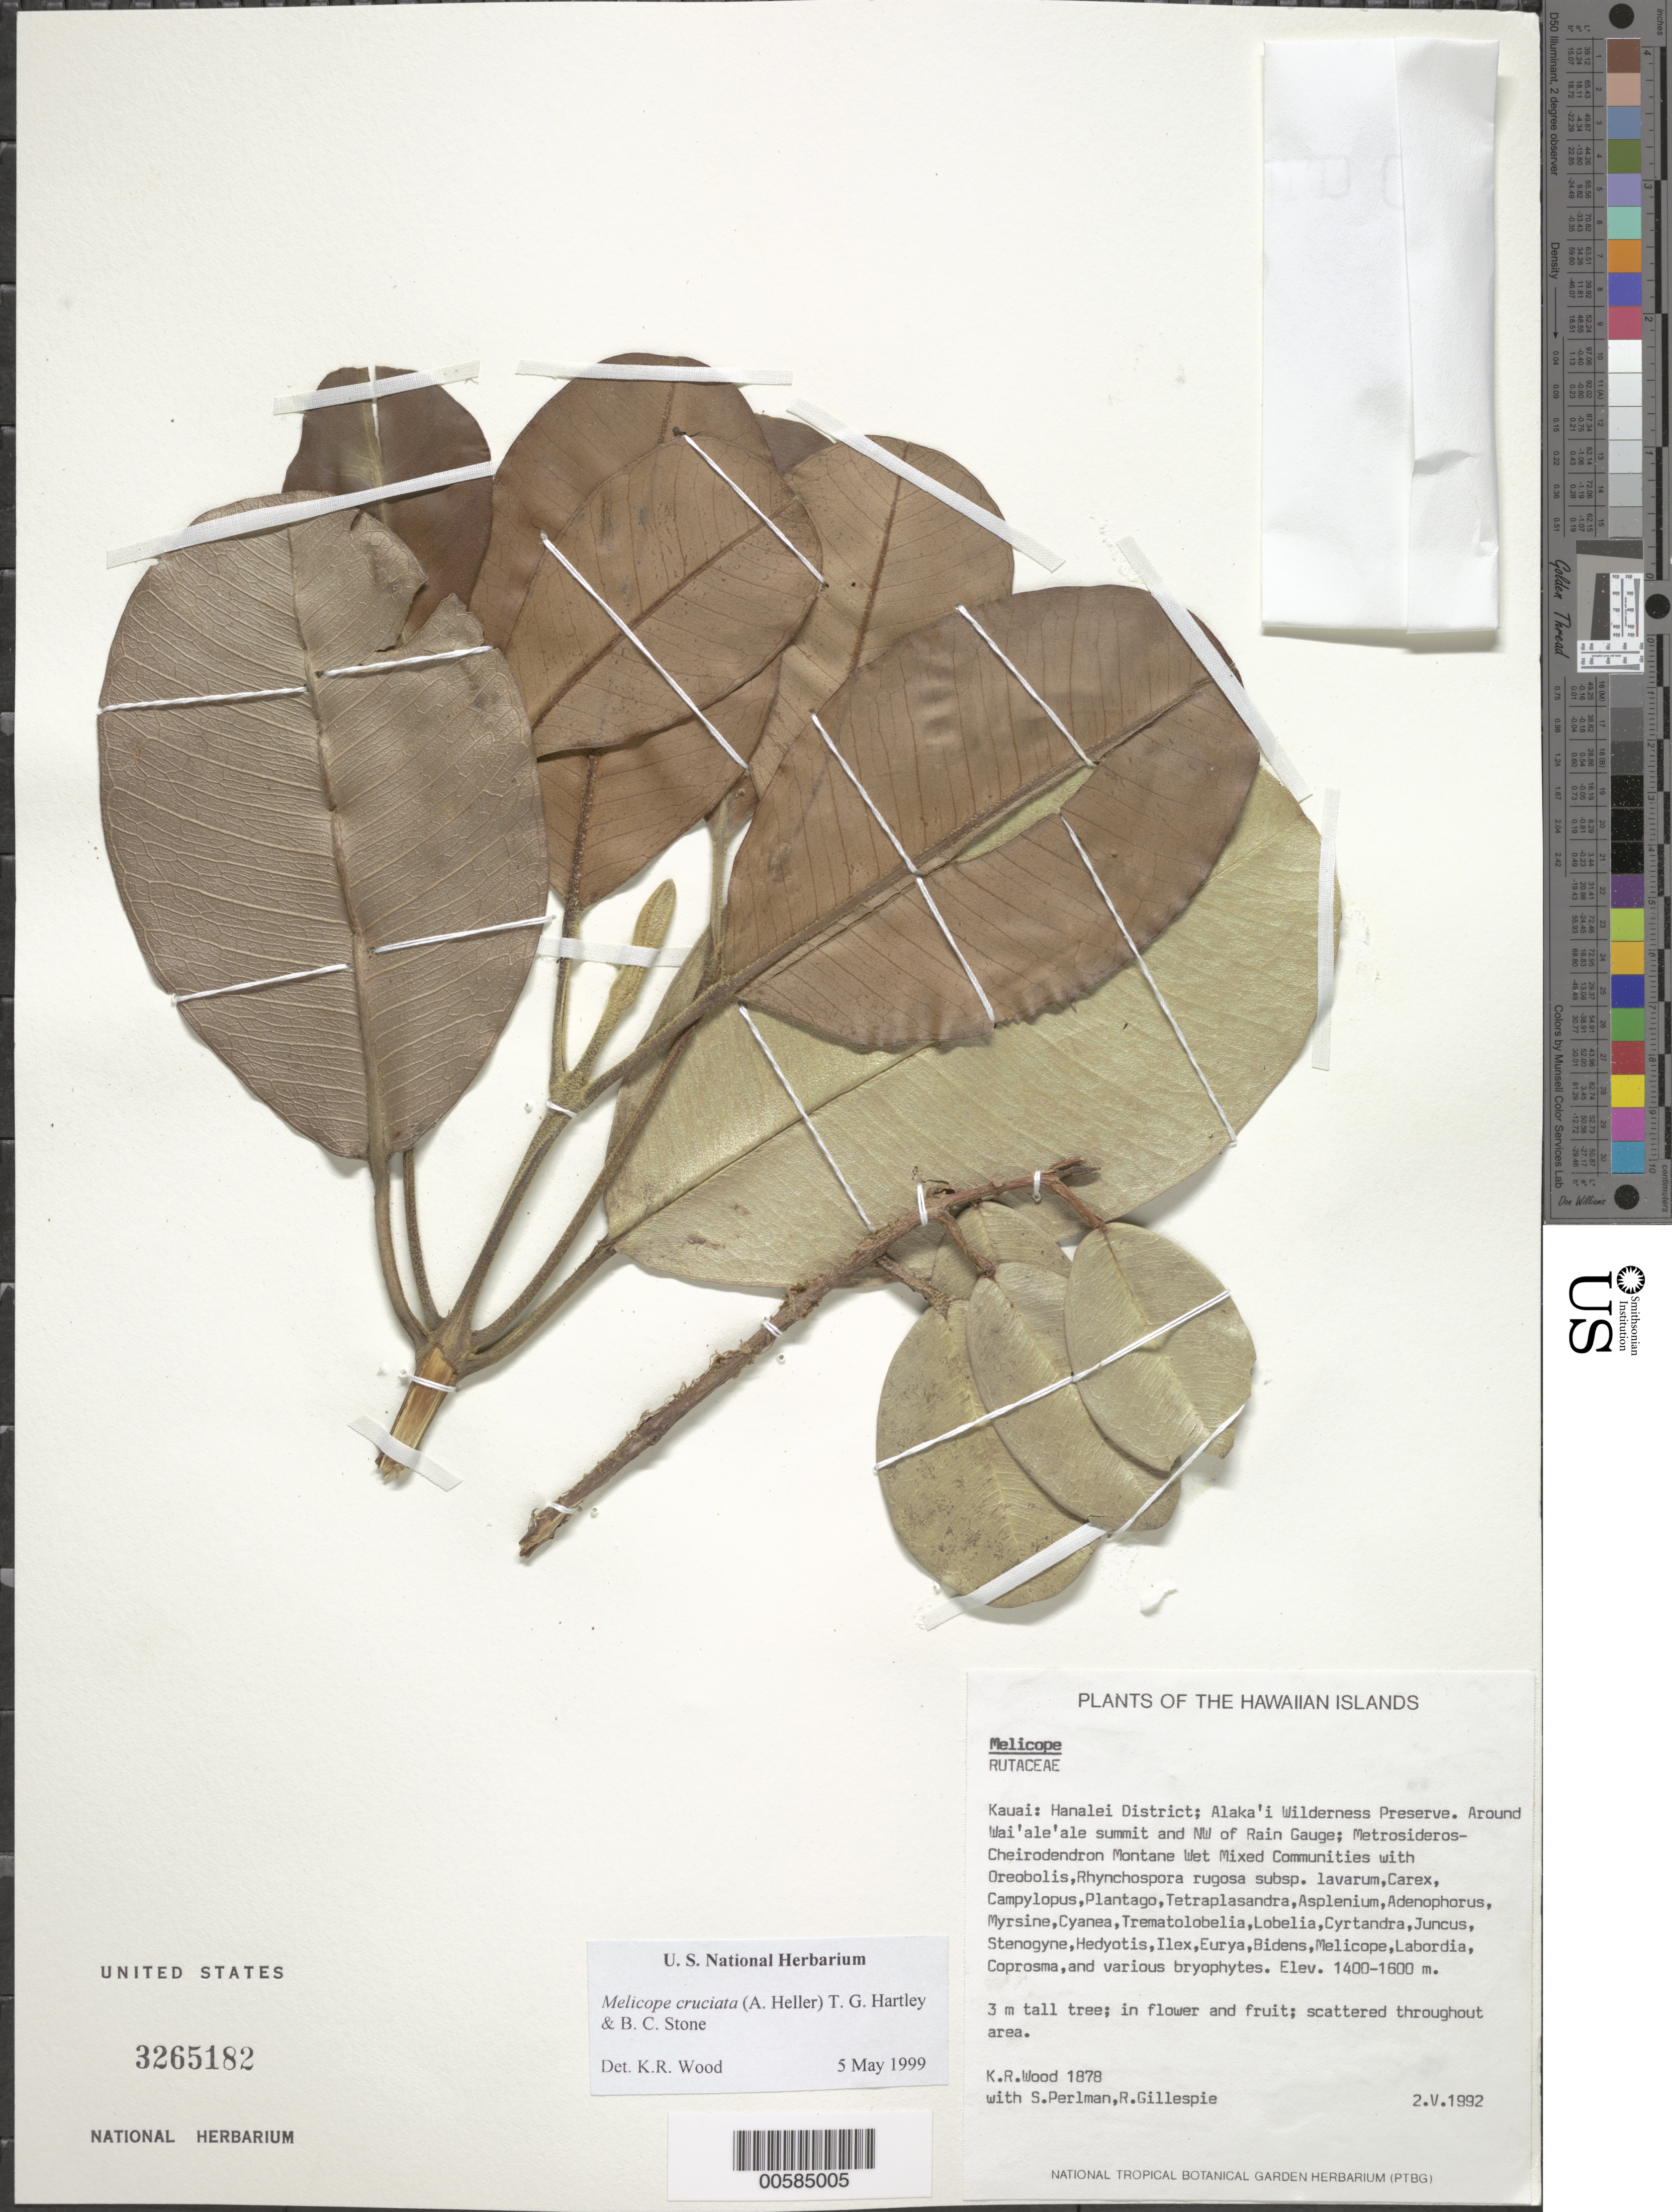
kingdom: Plantae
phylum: Tracheophyta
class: Magnoliopsida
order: Sapindales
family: Rutaceae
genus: Melicope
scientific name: Melicope cruciata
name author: (A. Heller) T.G. Hartley & B.C. Stone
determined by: Wood, Kenneth R.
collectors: K. R. Wood, S. P. Perlman & R. Gillespie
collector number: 1878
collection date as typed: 2 May 1992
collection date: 1992-05-02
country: United States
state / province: Hawaii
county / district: Kauai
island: Kaua'i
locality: Hanalei Dist; Alaka'i Wilderness Preserve. Around Wai'ale'ale summit and NW of Rain Gauge.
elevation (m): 1400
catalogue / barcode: US 3265182